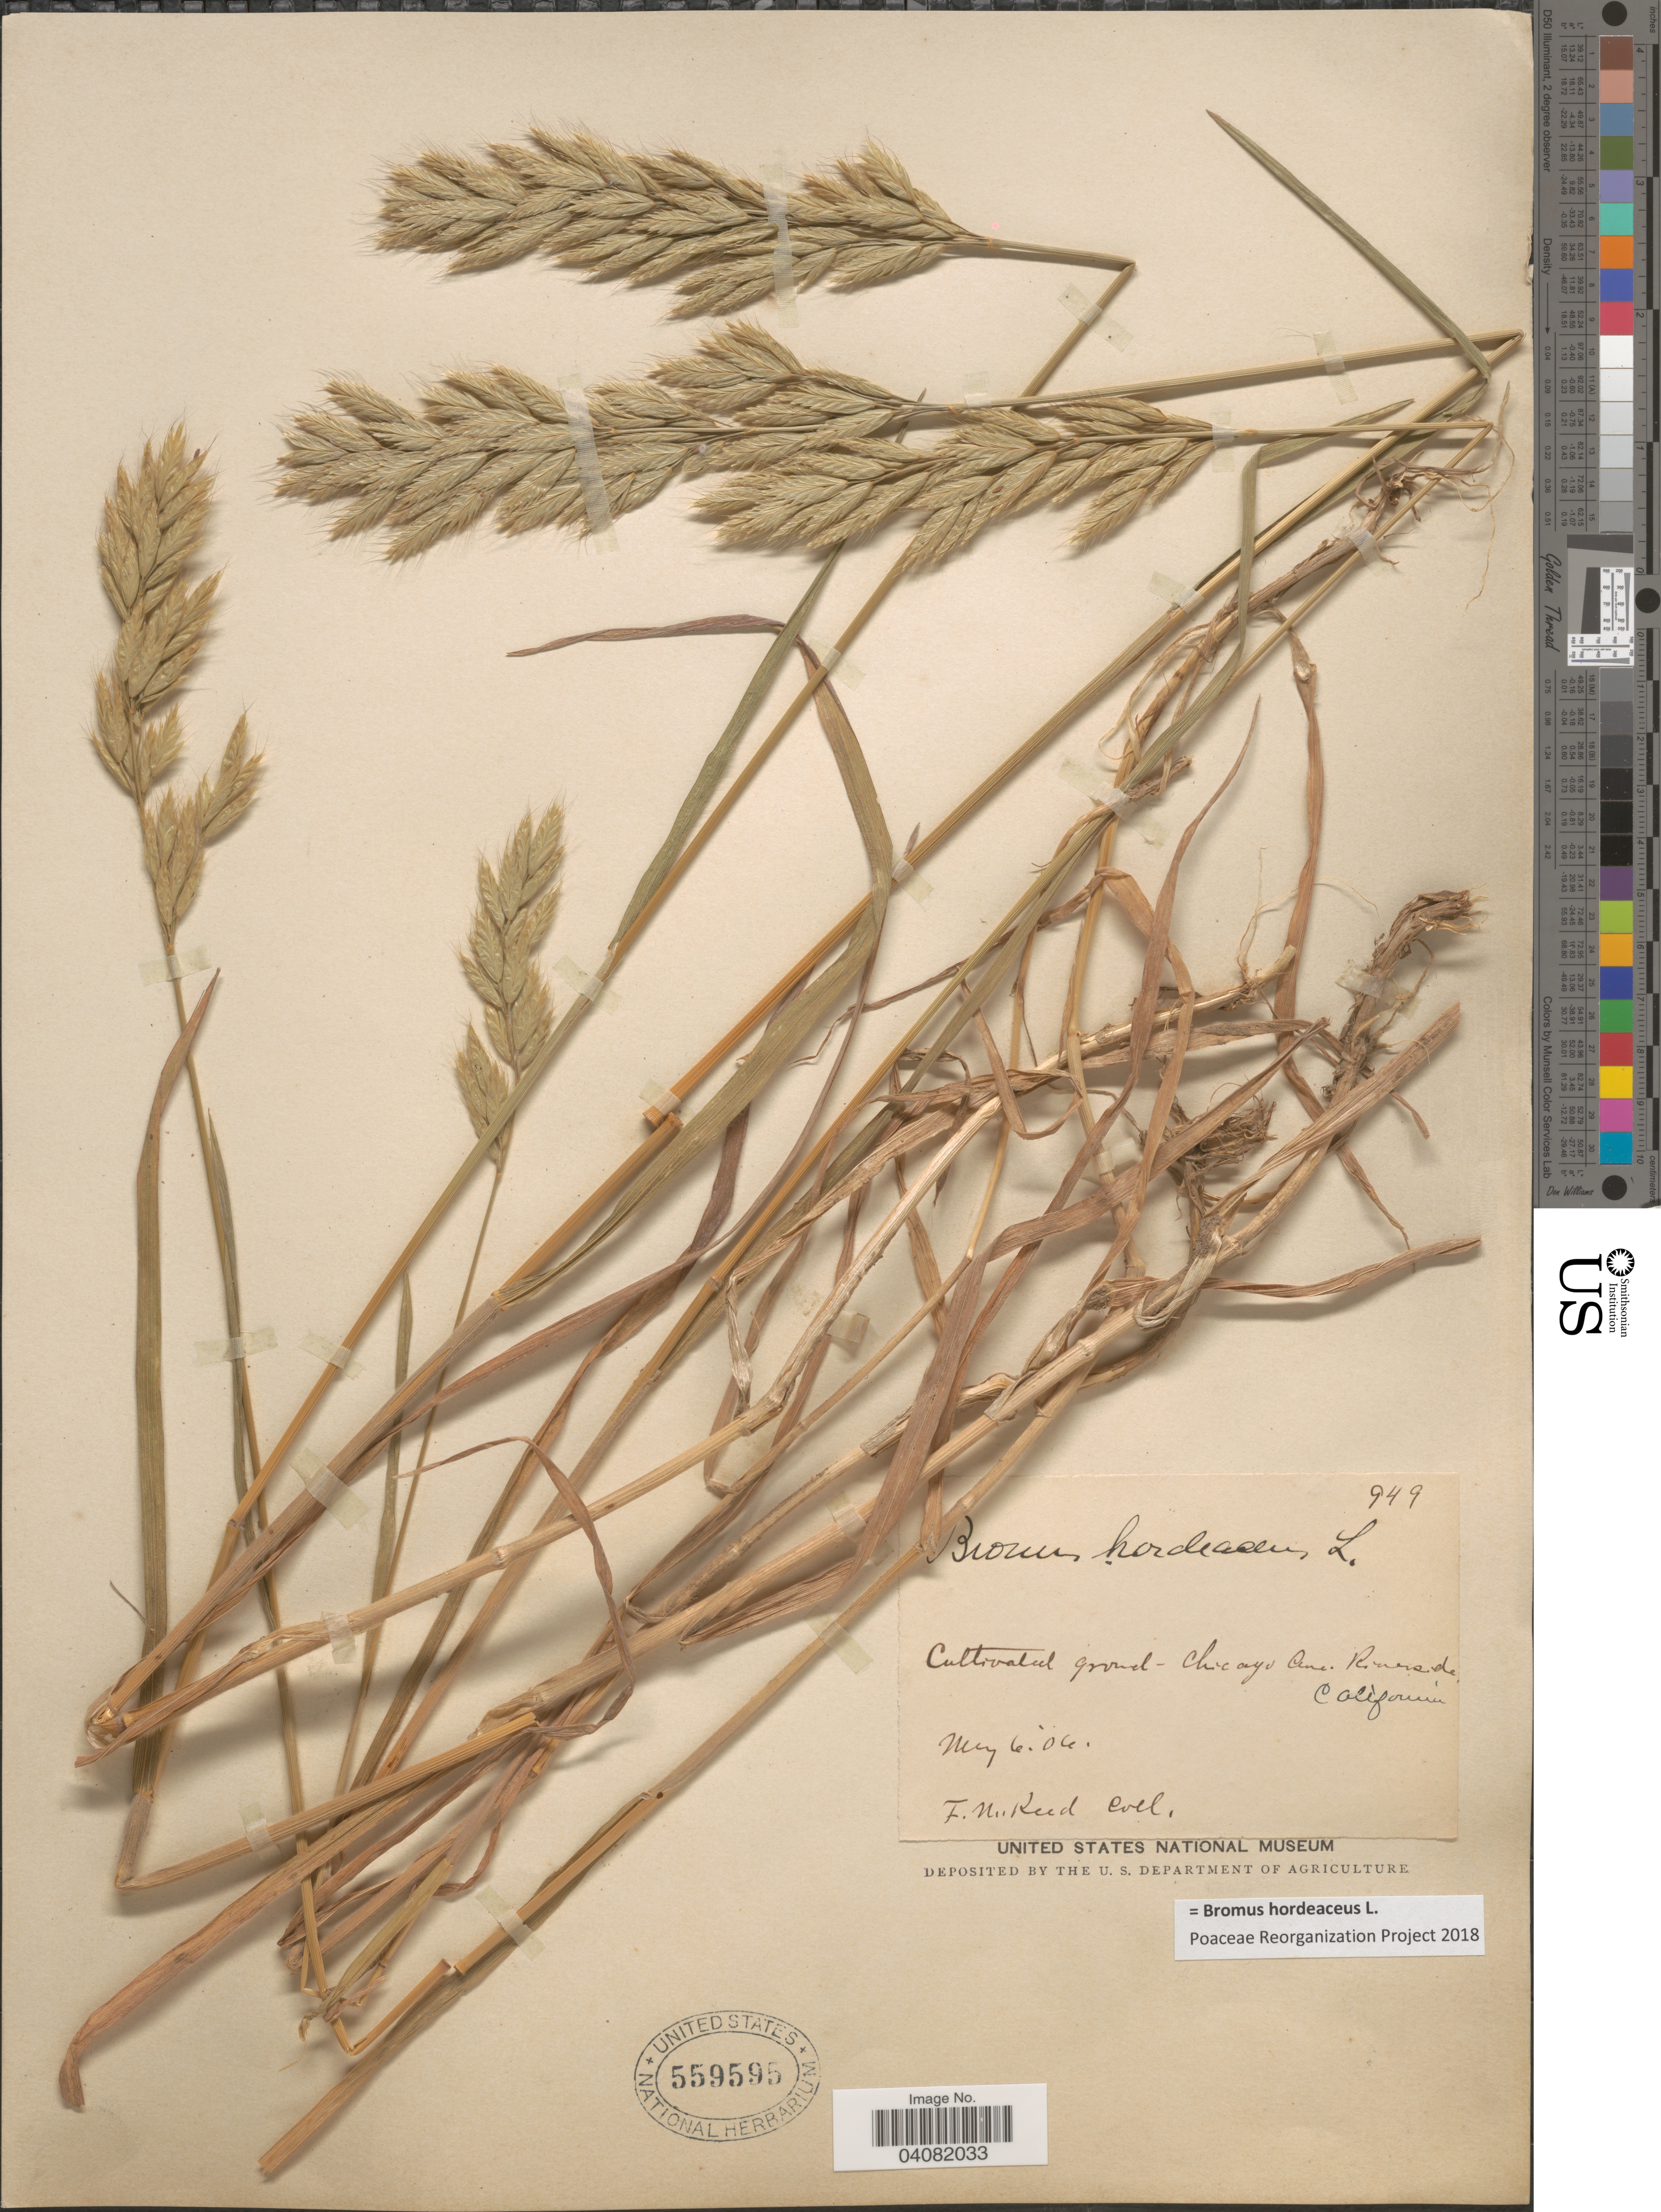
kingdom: Plantae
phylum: Tracheophyta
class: Liliopsida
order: Poales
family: Poaceae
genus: Bromus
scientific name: Bromus hordeaceus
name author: L.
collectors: F. Reed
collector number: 949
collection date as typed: Transcribed d/m/y: 6/5/4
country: United States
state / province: California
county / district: Riverside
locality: Cultivated ground - Chicago Ave. Riverside.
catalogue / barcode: US 559595